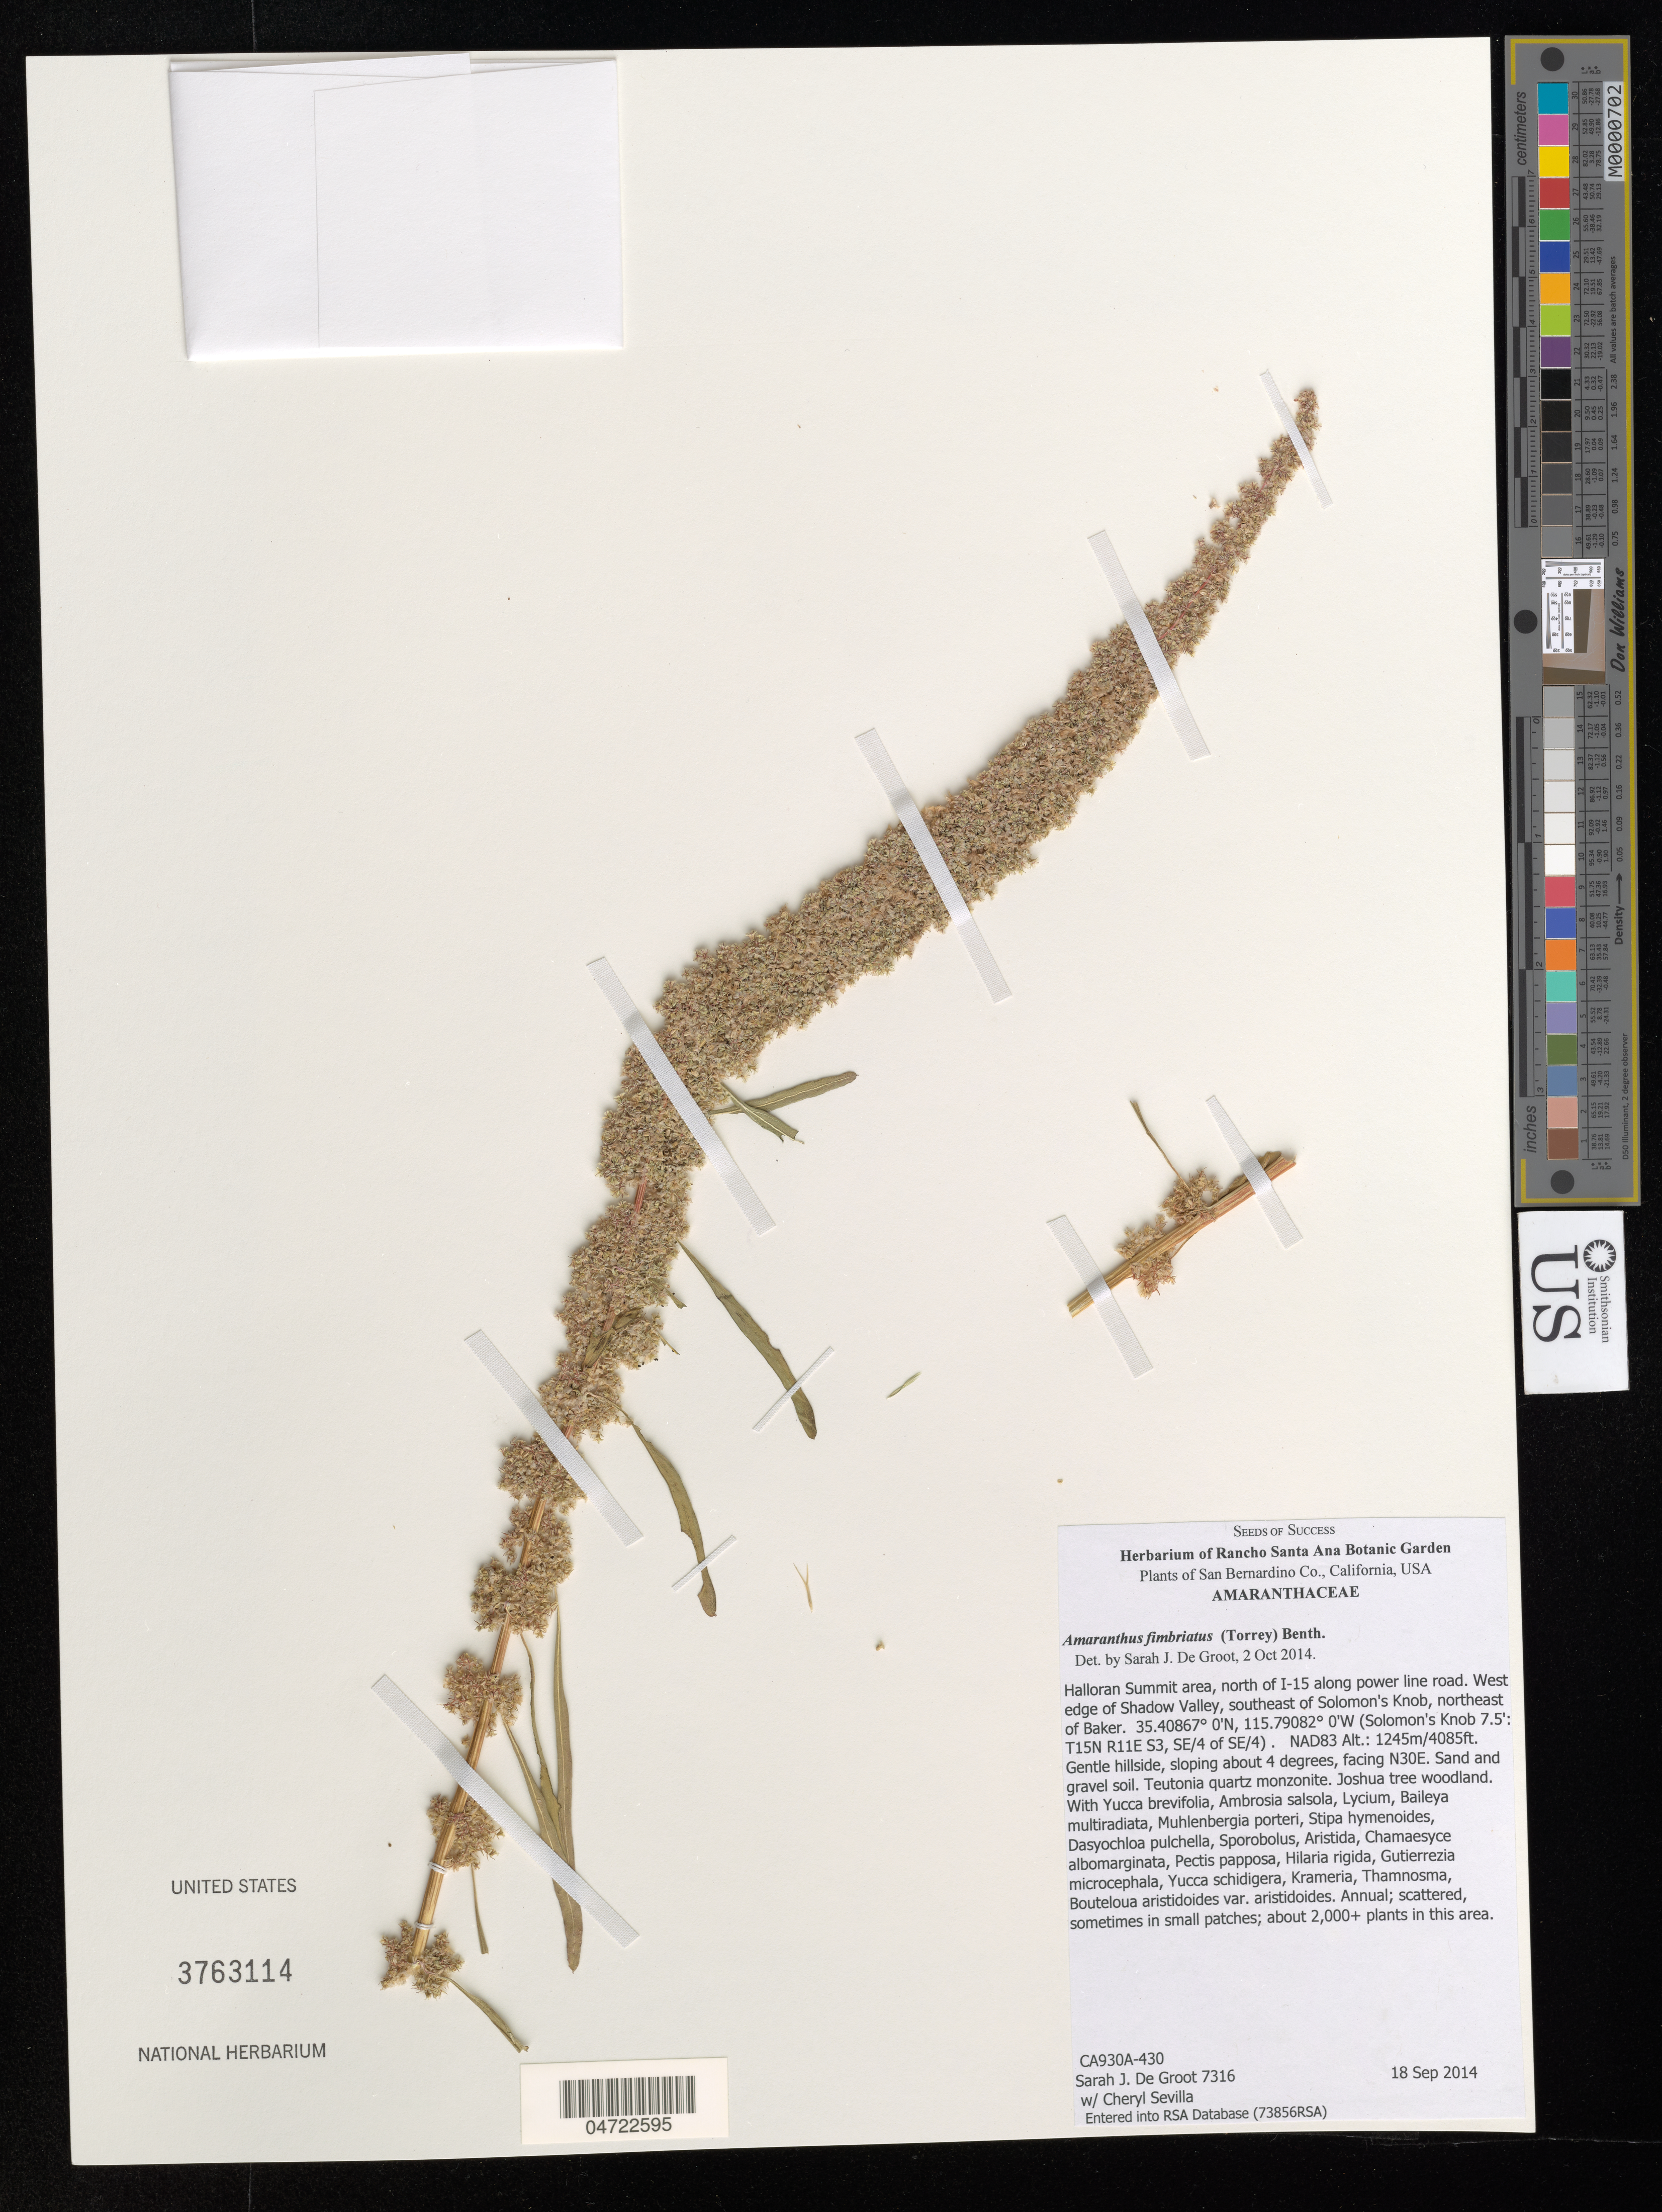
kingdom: Plantae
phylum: Tracheophyta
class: Magnoliopsida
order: Caryophyllales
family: Amaranthaceae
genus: Amaranthus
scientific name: Amaranthus fimbriatus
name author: (Torr.) Benth. ex S. Watson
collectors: S. De Groot & C. Sevilla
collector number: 7316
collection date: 2014-09-18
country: United States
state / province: California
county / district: San Bernardino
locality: San Bernardino Co. Halloran Summit area, north of I-15 along power line road. West edge of Shadow Valley, southeast of Solomon's Knob, northeast of Baker. (Solomon's Knob 7.5': T15N R11E S3, SE/4 of SE/4). NAD83. Gentle hillside, sloping about 4 degrees, facing N30E.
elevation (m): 1245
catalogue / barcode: US 3763114